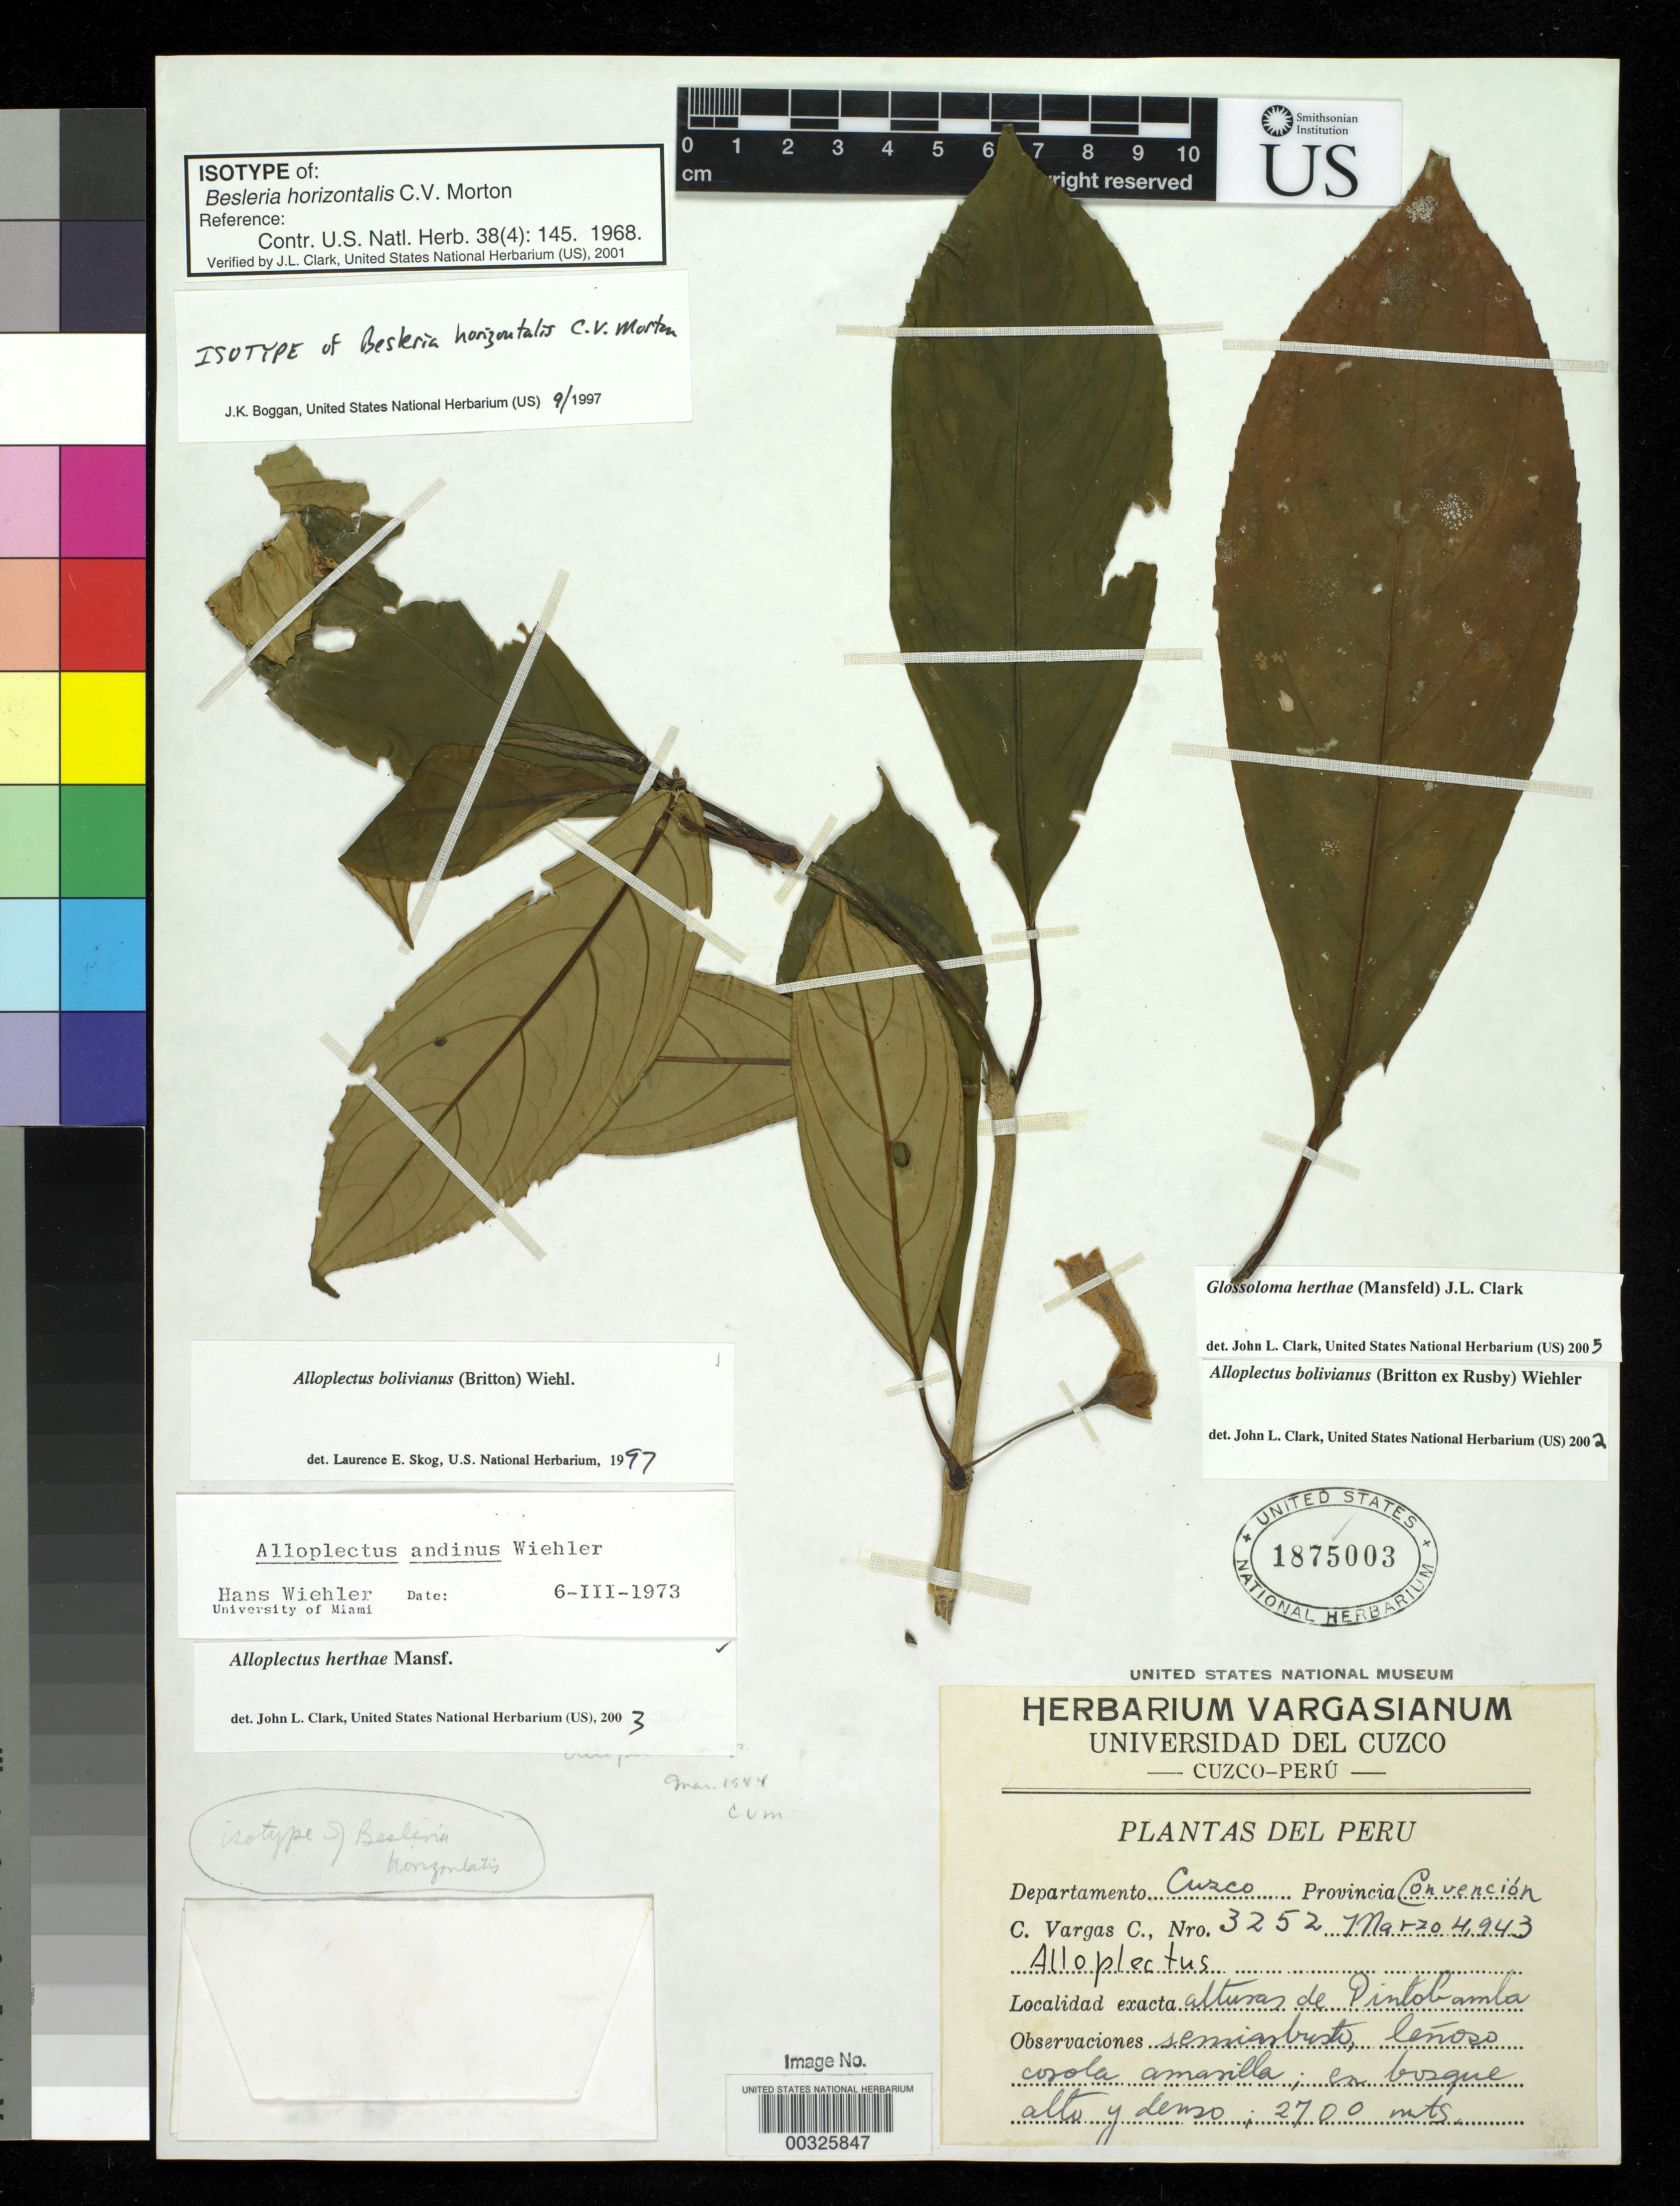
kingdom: Plantae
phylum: Tracheophyta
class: Magnoliopsida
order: Lamiales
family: Gesneriaceae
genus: Besleria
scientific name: Besleria horizontalis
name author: C.V. Morton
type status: Isotype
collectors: C. Vargas Calderón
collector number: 3252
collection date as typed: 04 Mar 1943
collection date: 1943-03-04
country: Peru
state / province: Cusco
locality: Departamento Cuzco, Provincia Convención. Alturas de Pintobamba.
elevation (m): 2700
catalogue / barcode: US 1875003